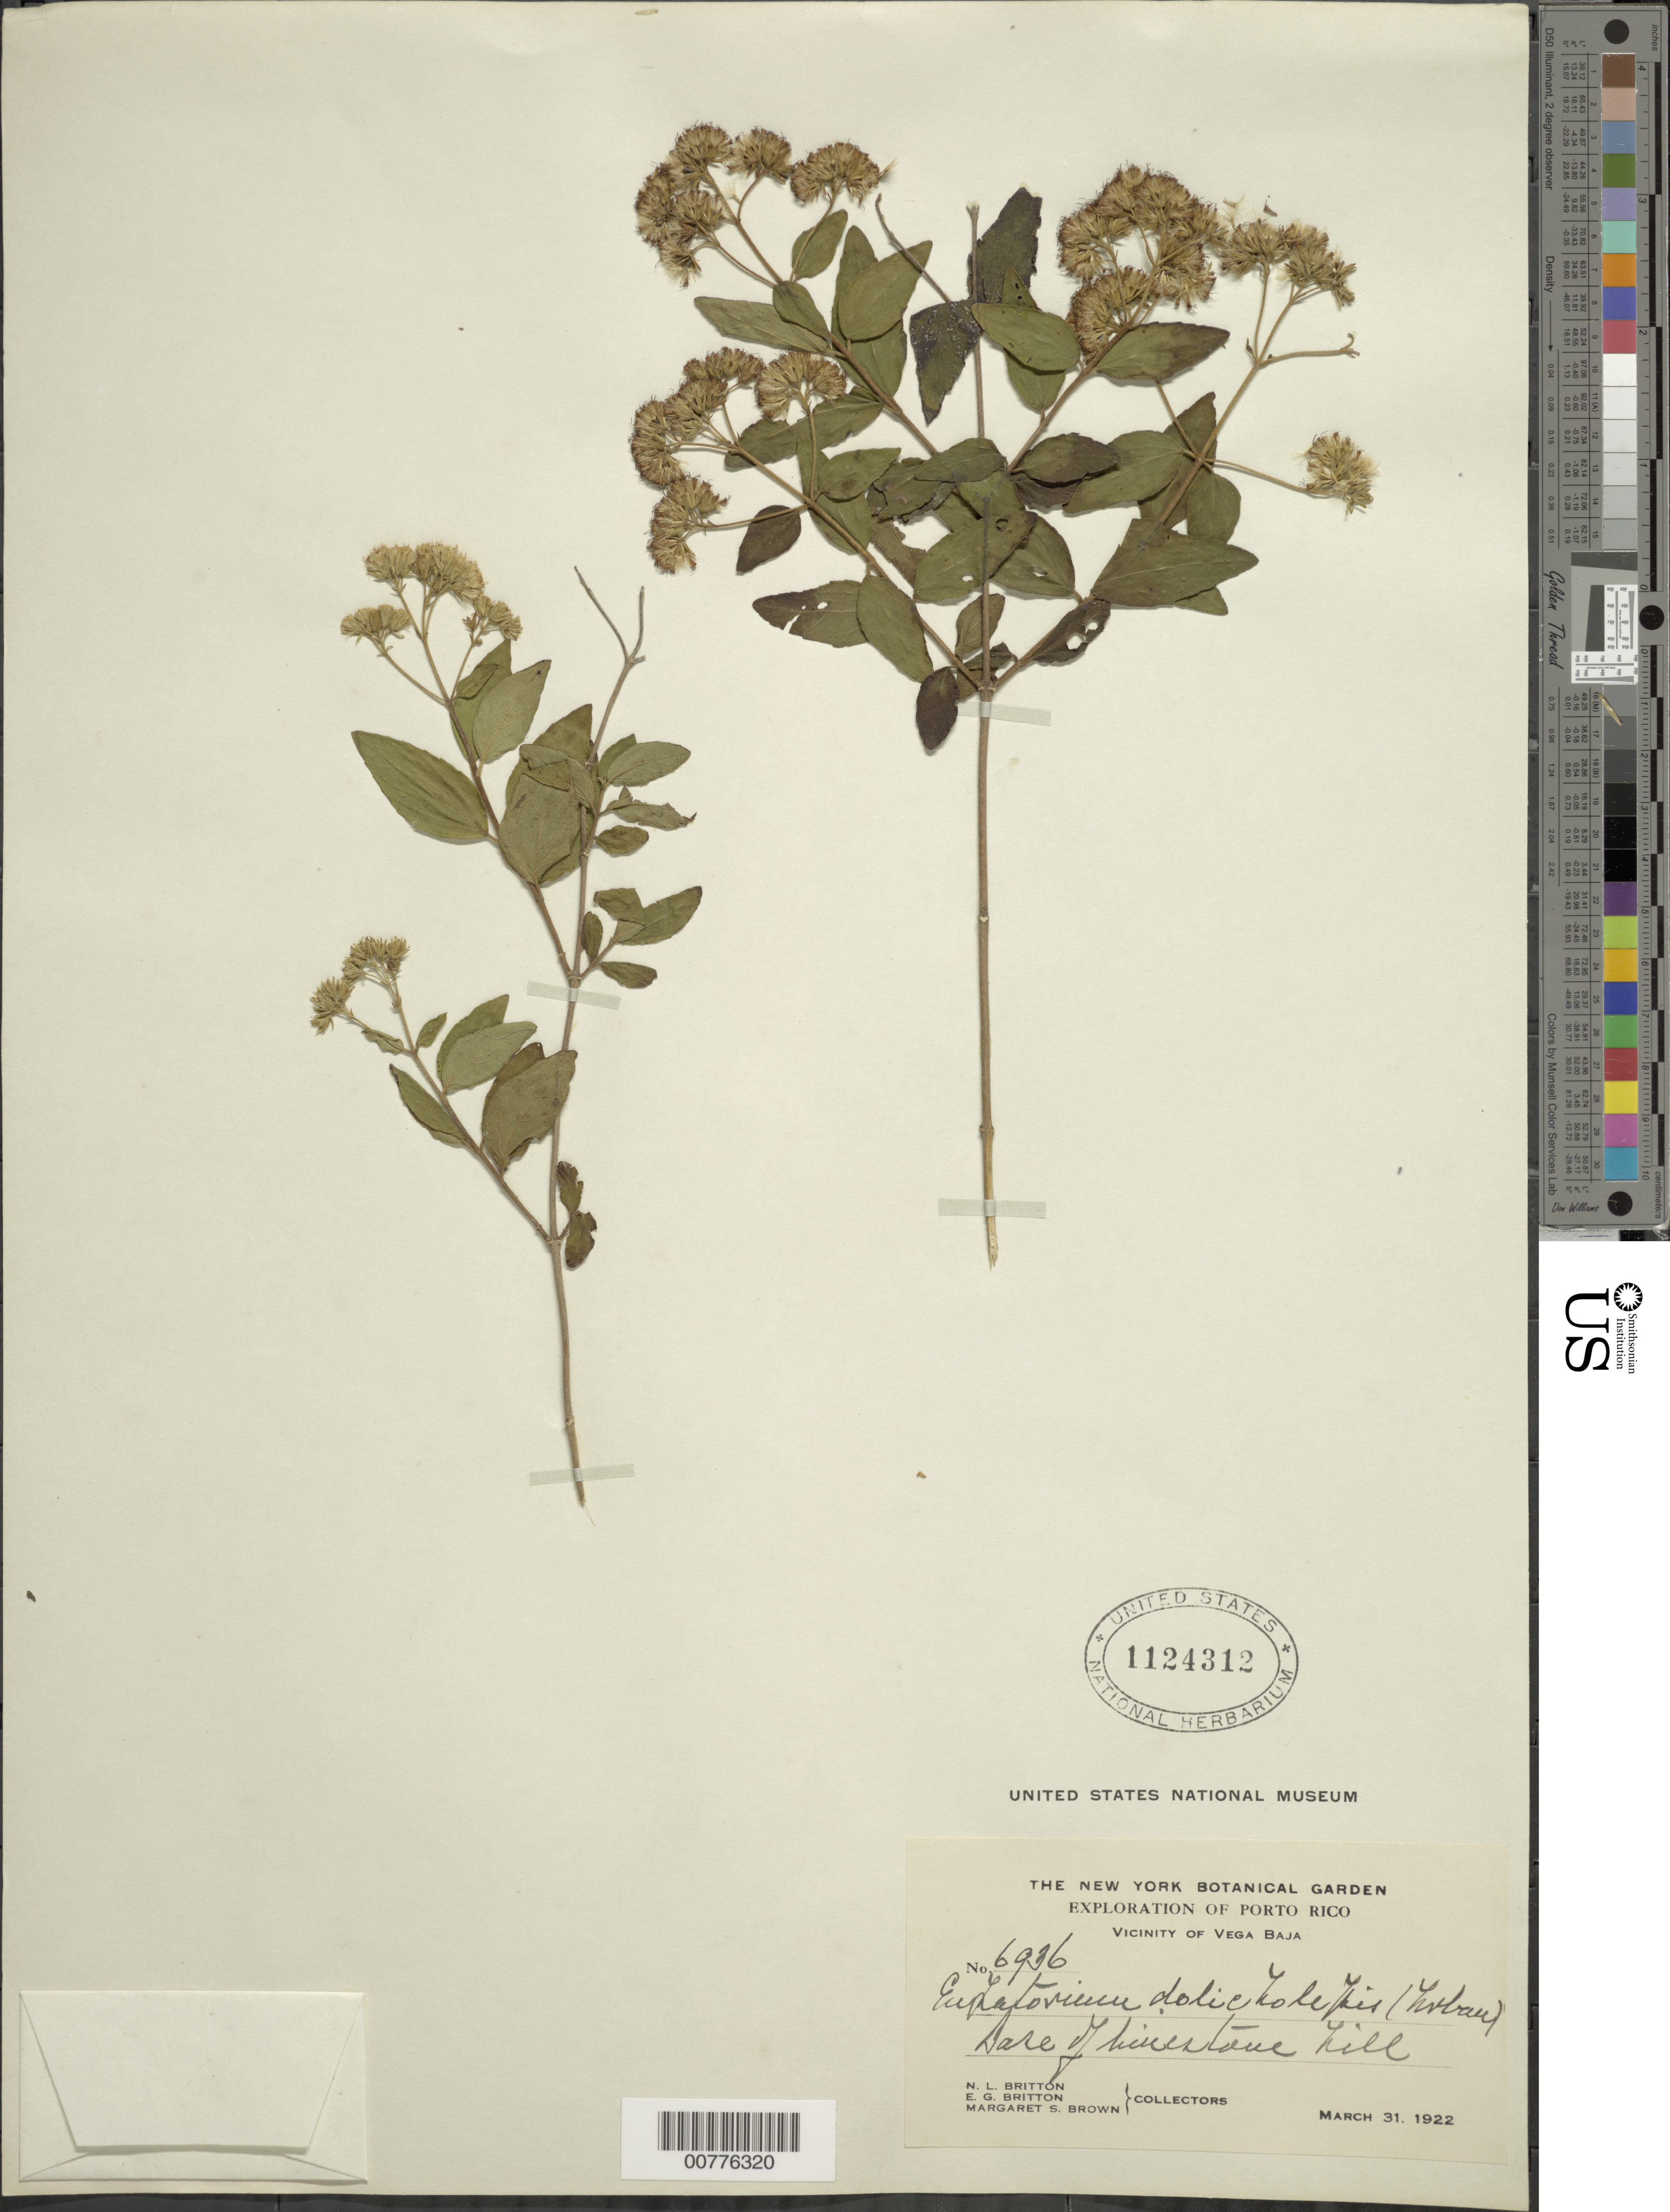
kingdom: Plantae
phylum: Tracheophyta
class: Magnoliopsida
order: Asterales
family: Asteraceae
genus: Koanophyllon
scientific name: Koanophyllon dolicholepis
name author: (B.L. Rob.) R.M. King & H. Rob.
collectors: N. Britton, E. G. Britton & M. S. Brown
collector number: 6936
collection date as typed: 31 Mar 1922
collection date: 1922-03-31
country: Puerto Rico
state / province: Vega Baja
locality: Vicinity of Vega Baja. Base of limestone hill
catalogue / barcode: US 1124312